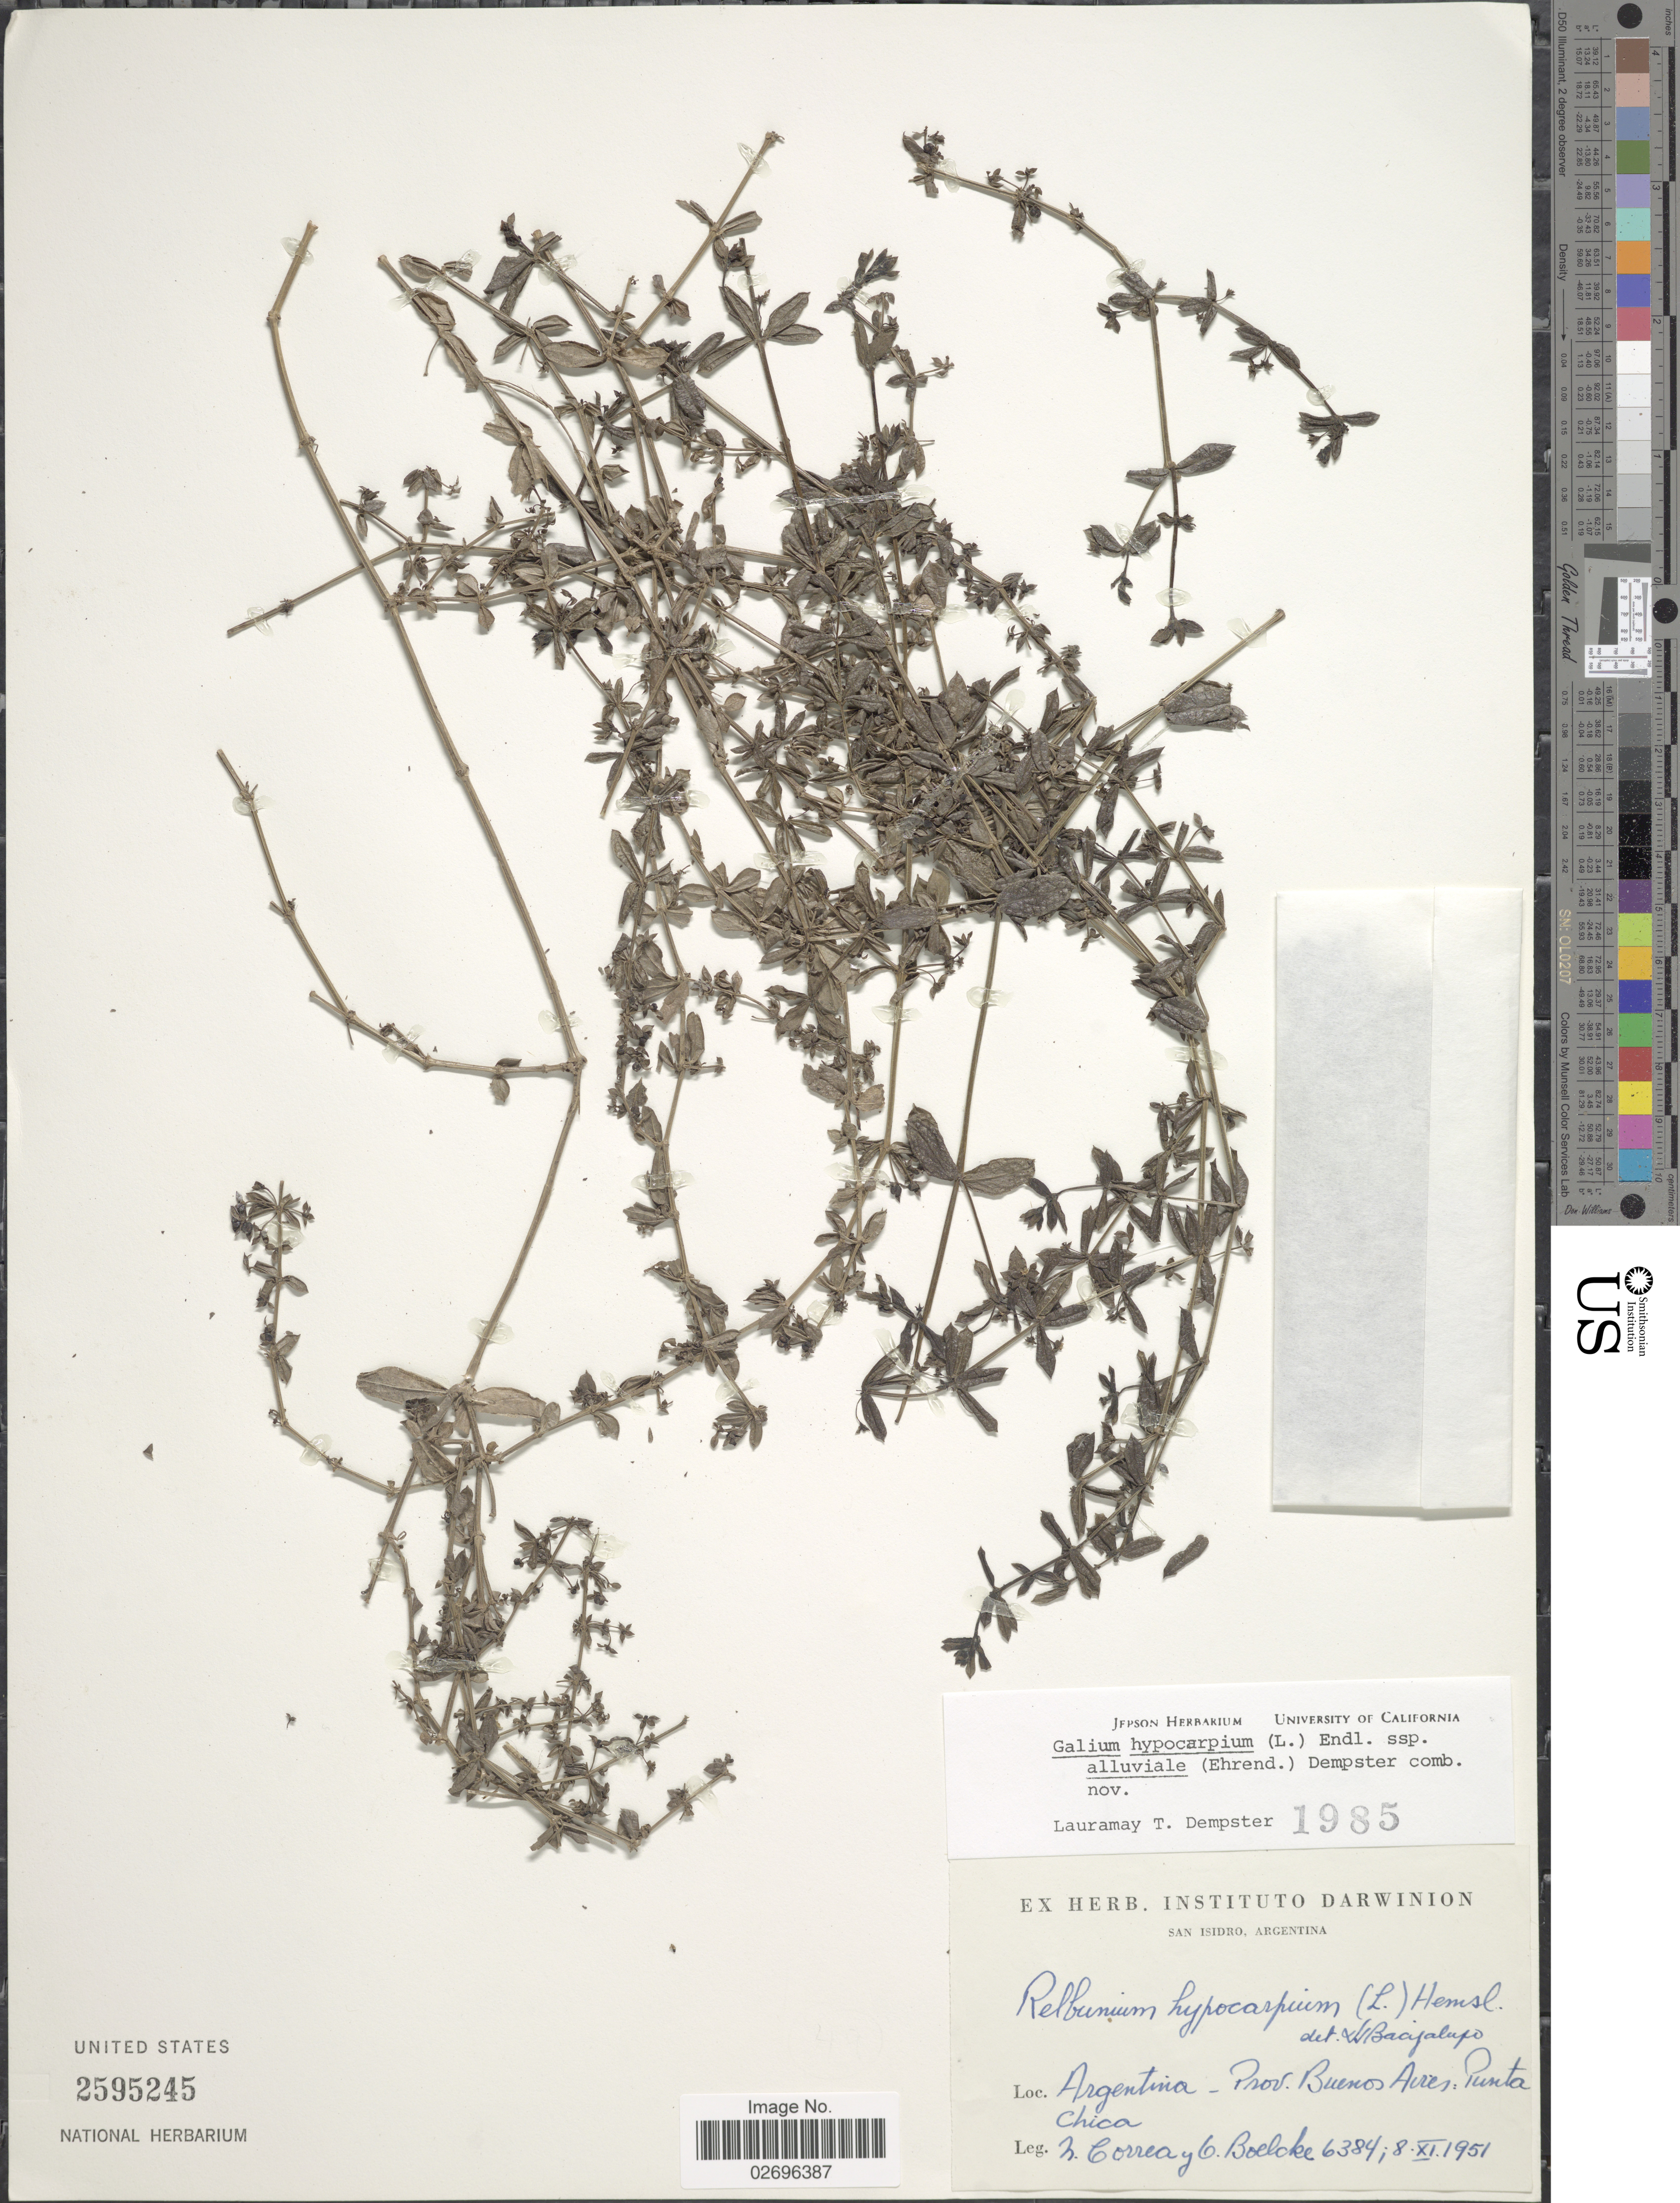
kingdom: Plantae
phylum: Tracheophyta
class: Magnoliopsida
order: Gentianales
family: Rubiaceae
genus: Galium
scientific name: Galium hypocarpium subsp. alluviale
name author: (Ehrend.) Dempster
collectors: M. Correa & O. Boelcke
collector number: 6384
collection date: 1951-11-08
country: Argentina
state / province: Buenos Aires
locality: Putna Chica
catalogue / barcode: US 2595245